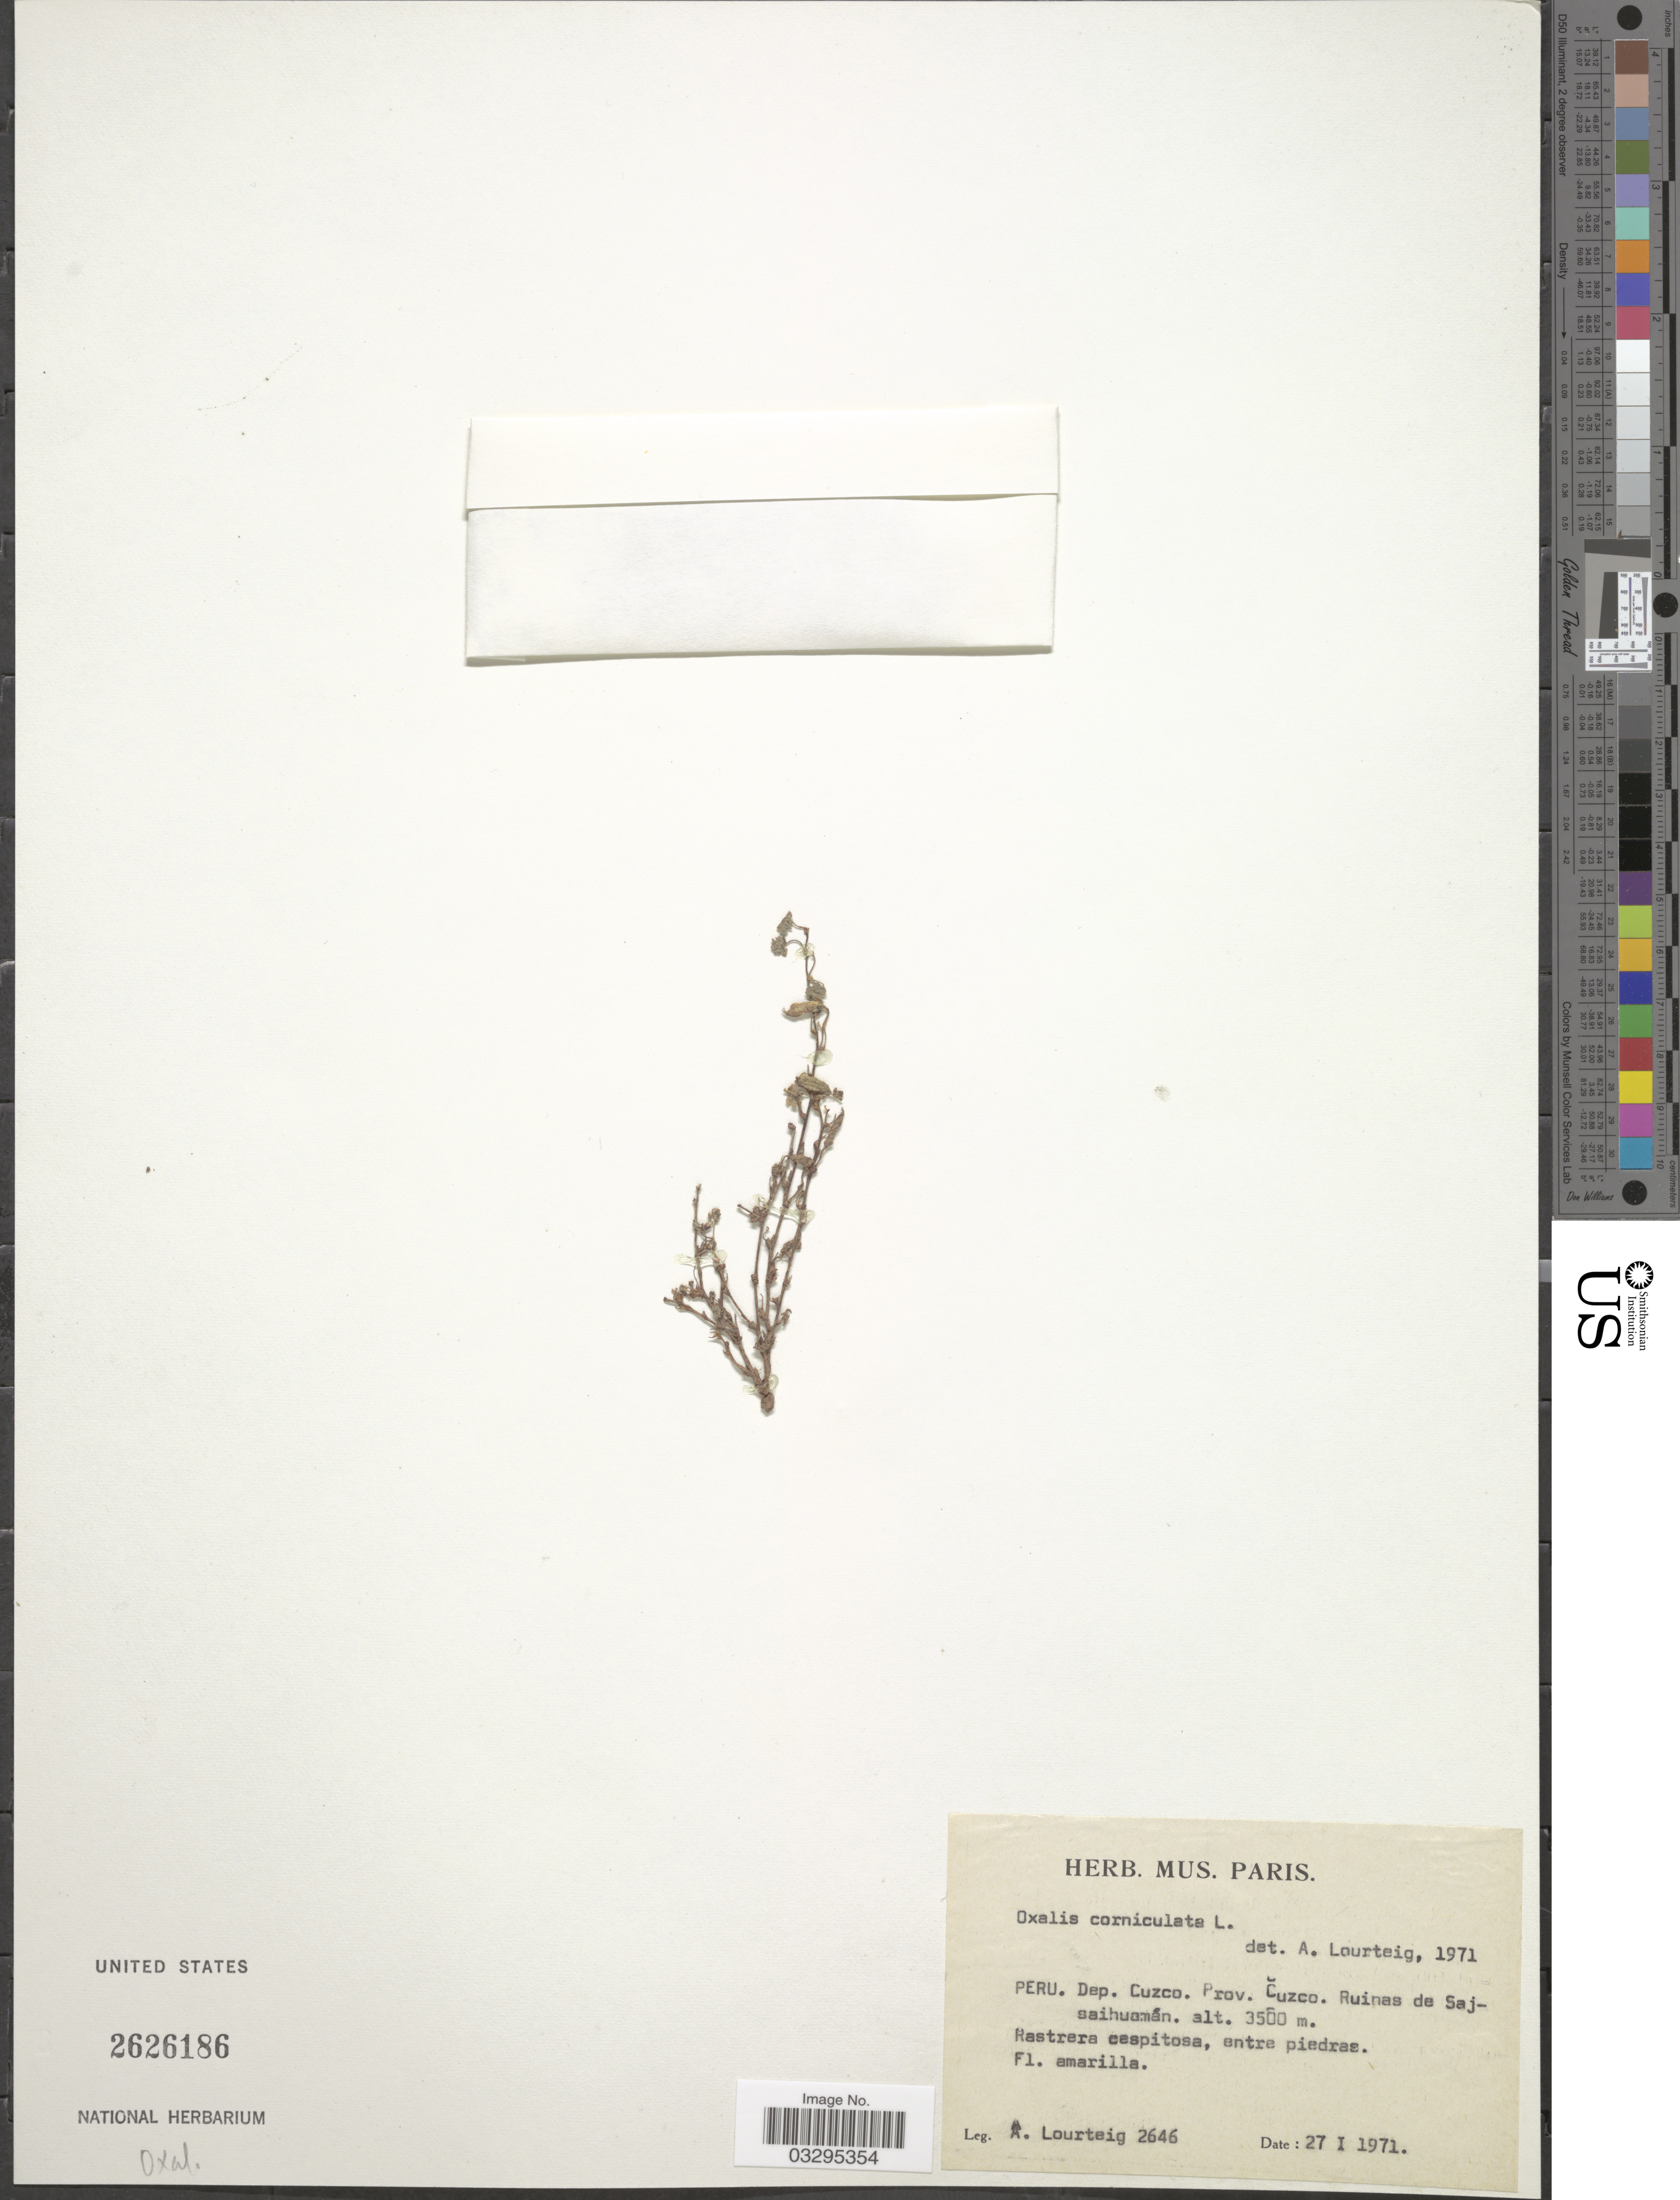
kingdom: Plantae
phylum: Tracheophyta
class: Magnoliopsida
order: Oxalidales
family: Oxalidaceae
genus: Oxalis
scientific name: Oxalis corniculata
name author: L.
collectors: A. Lourteig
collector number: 2646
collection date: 1971-01-27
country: Peru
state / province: Cusco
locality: Dep. Cuzco. Prov. Cuzco. Ruinas de Sajsaihuamán.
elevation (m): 3500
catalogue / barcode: US 2626186